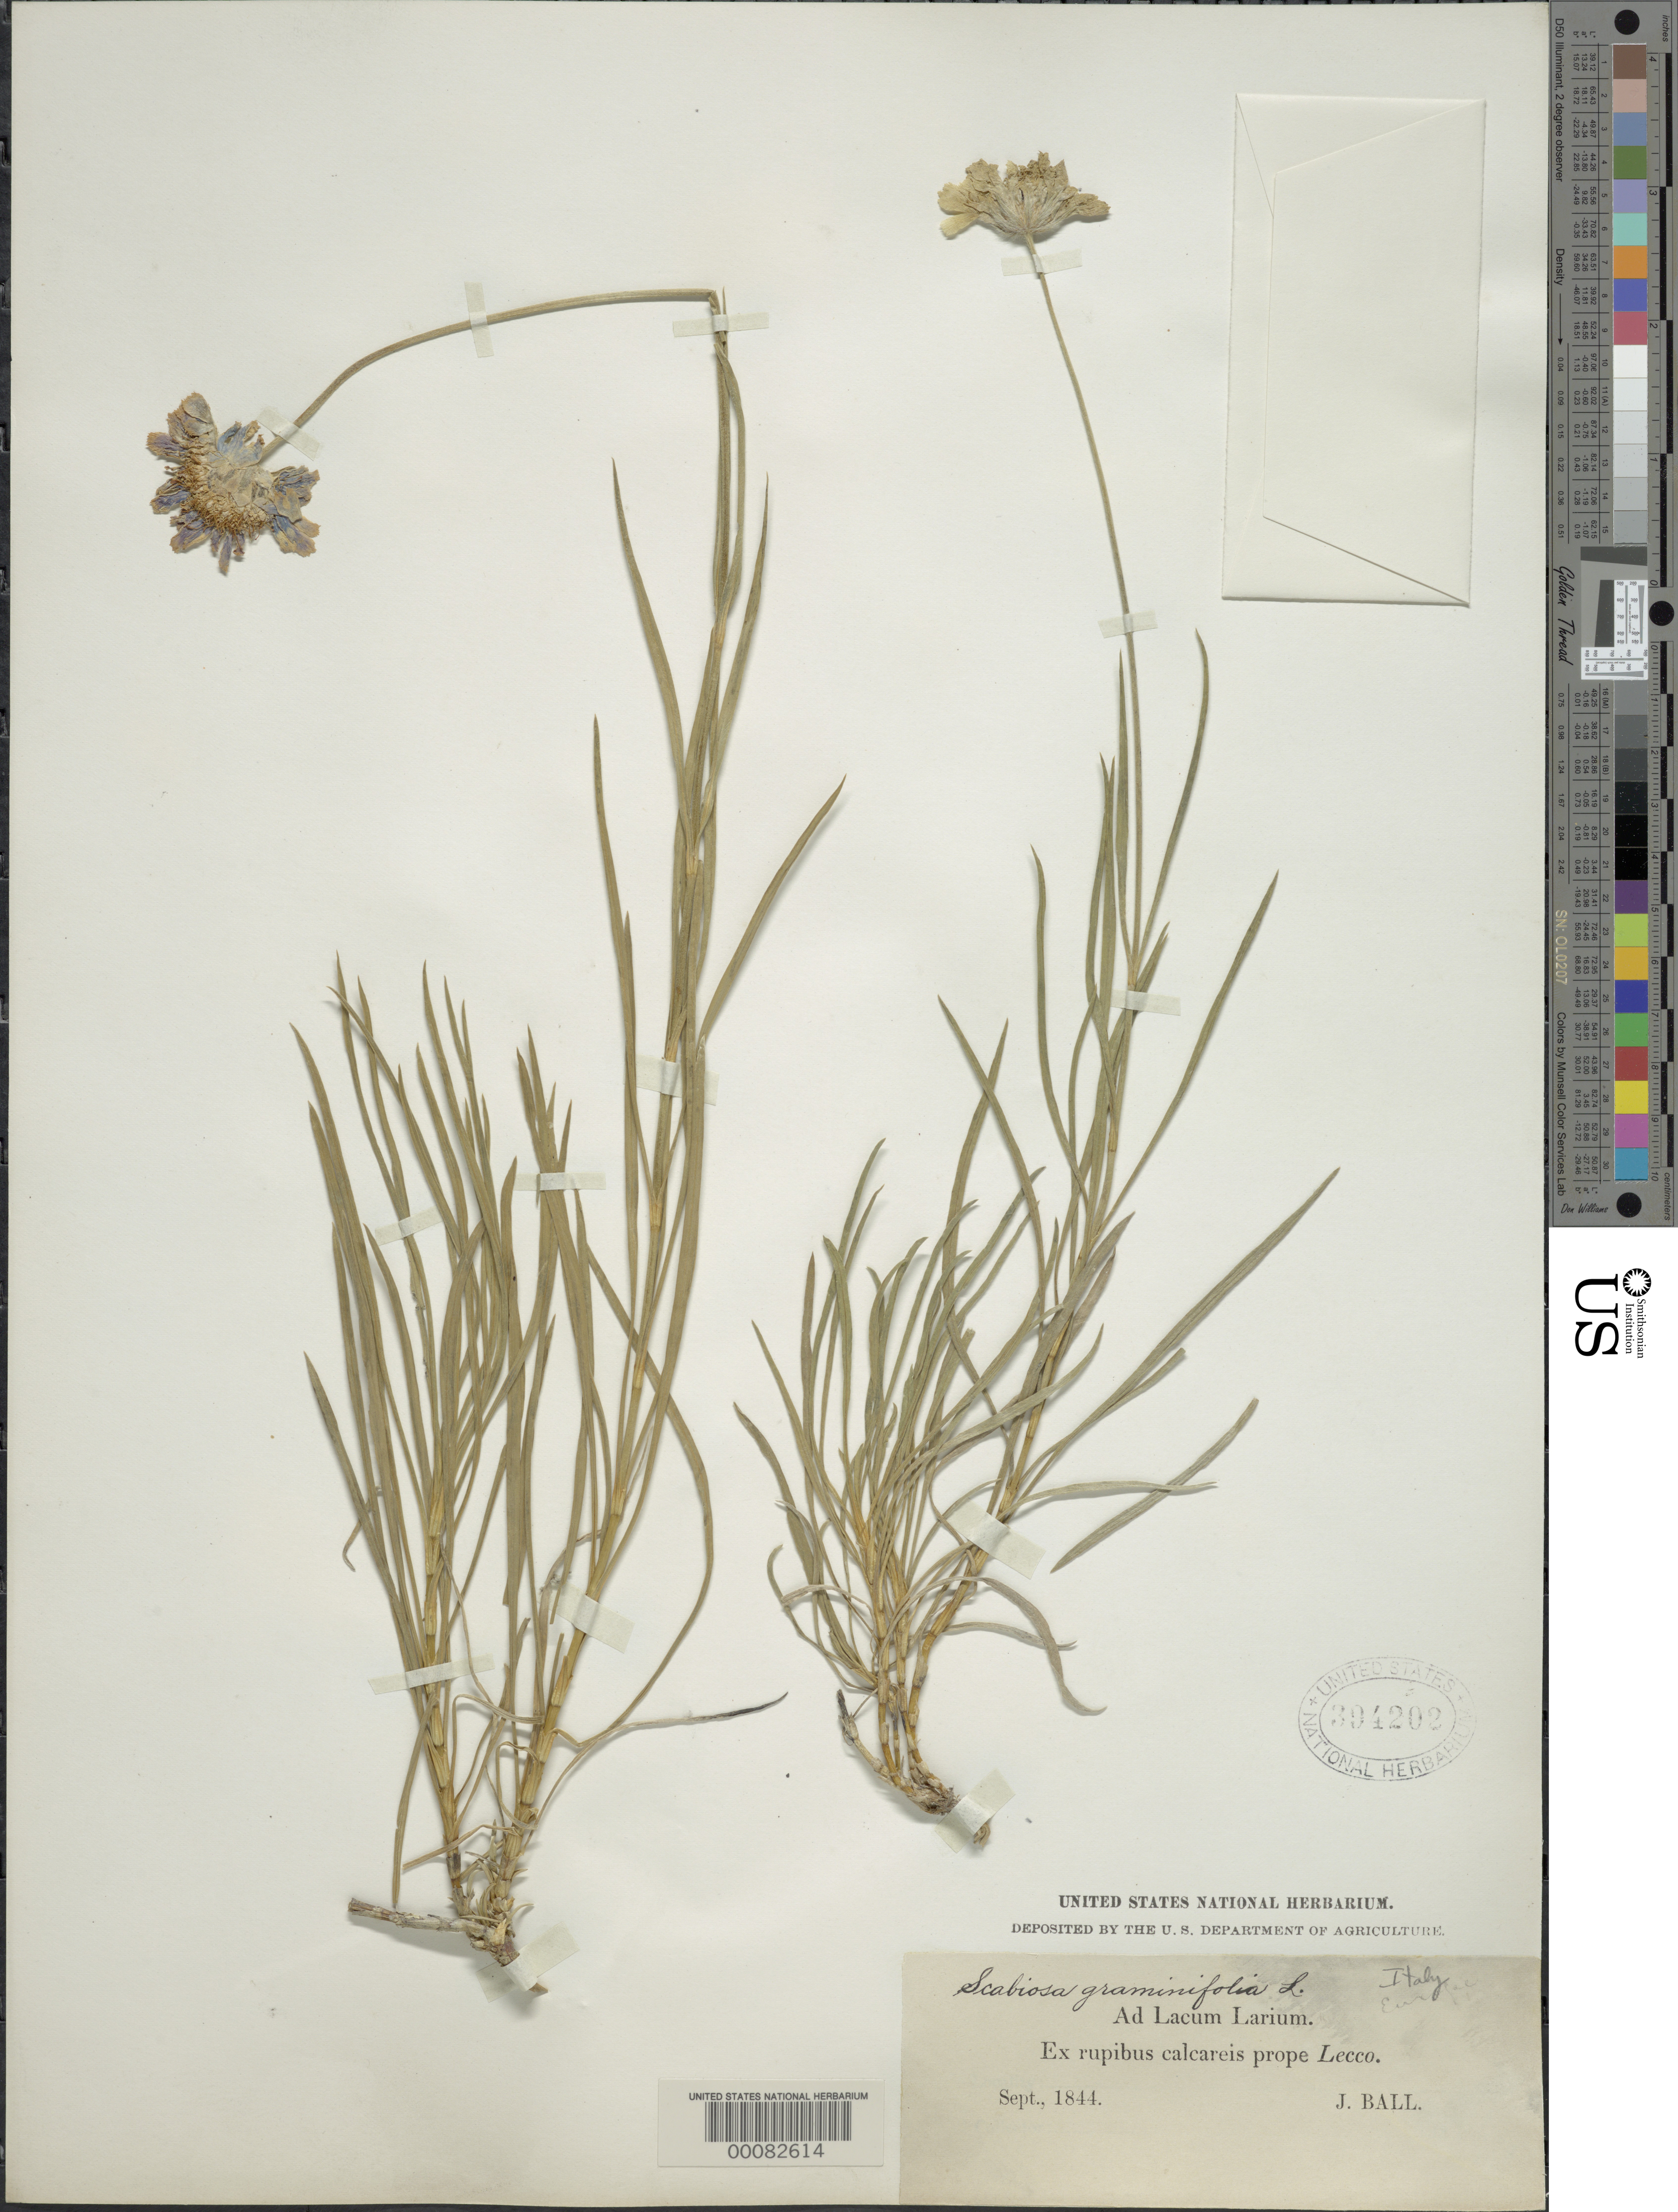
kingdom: Plantae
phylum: Tracheophyta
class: Magnoliopsida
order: Dipsacales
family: Caprifoliaceae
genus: Scabiosa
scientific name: Scabiosa graminifolia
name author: L.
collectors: J. Ball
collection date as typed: Sep 1844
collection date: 1844-09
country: Italy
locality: Lecco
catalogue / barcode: US 394202